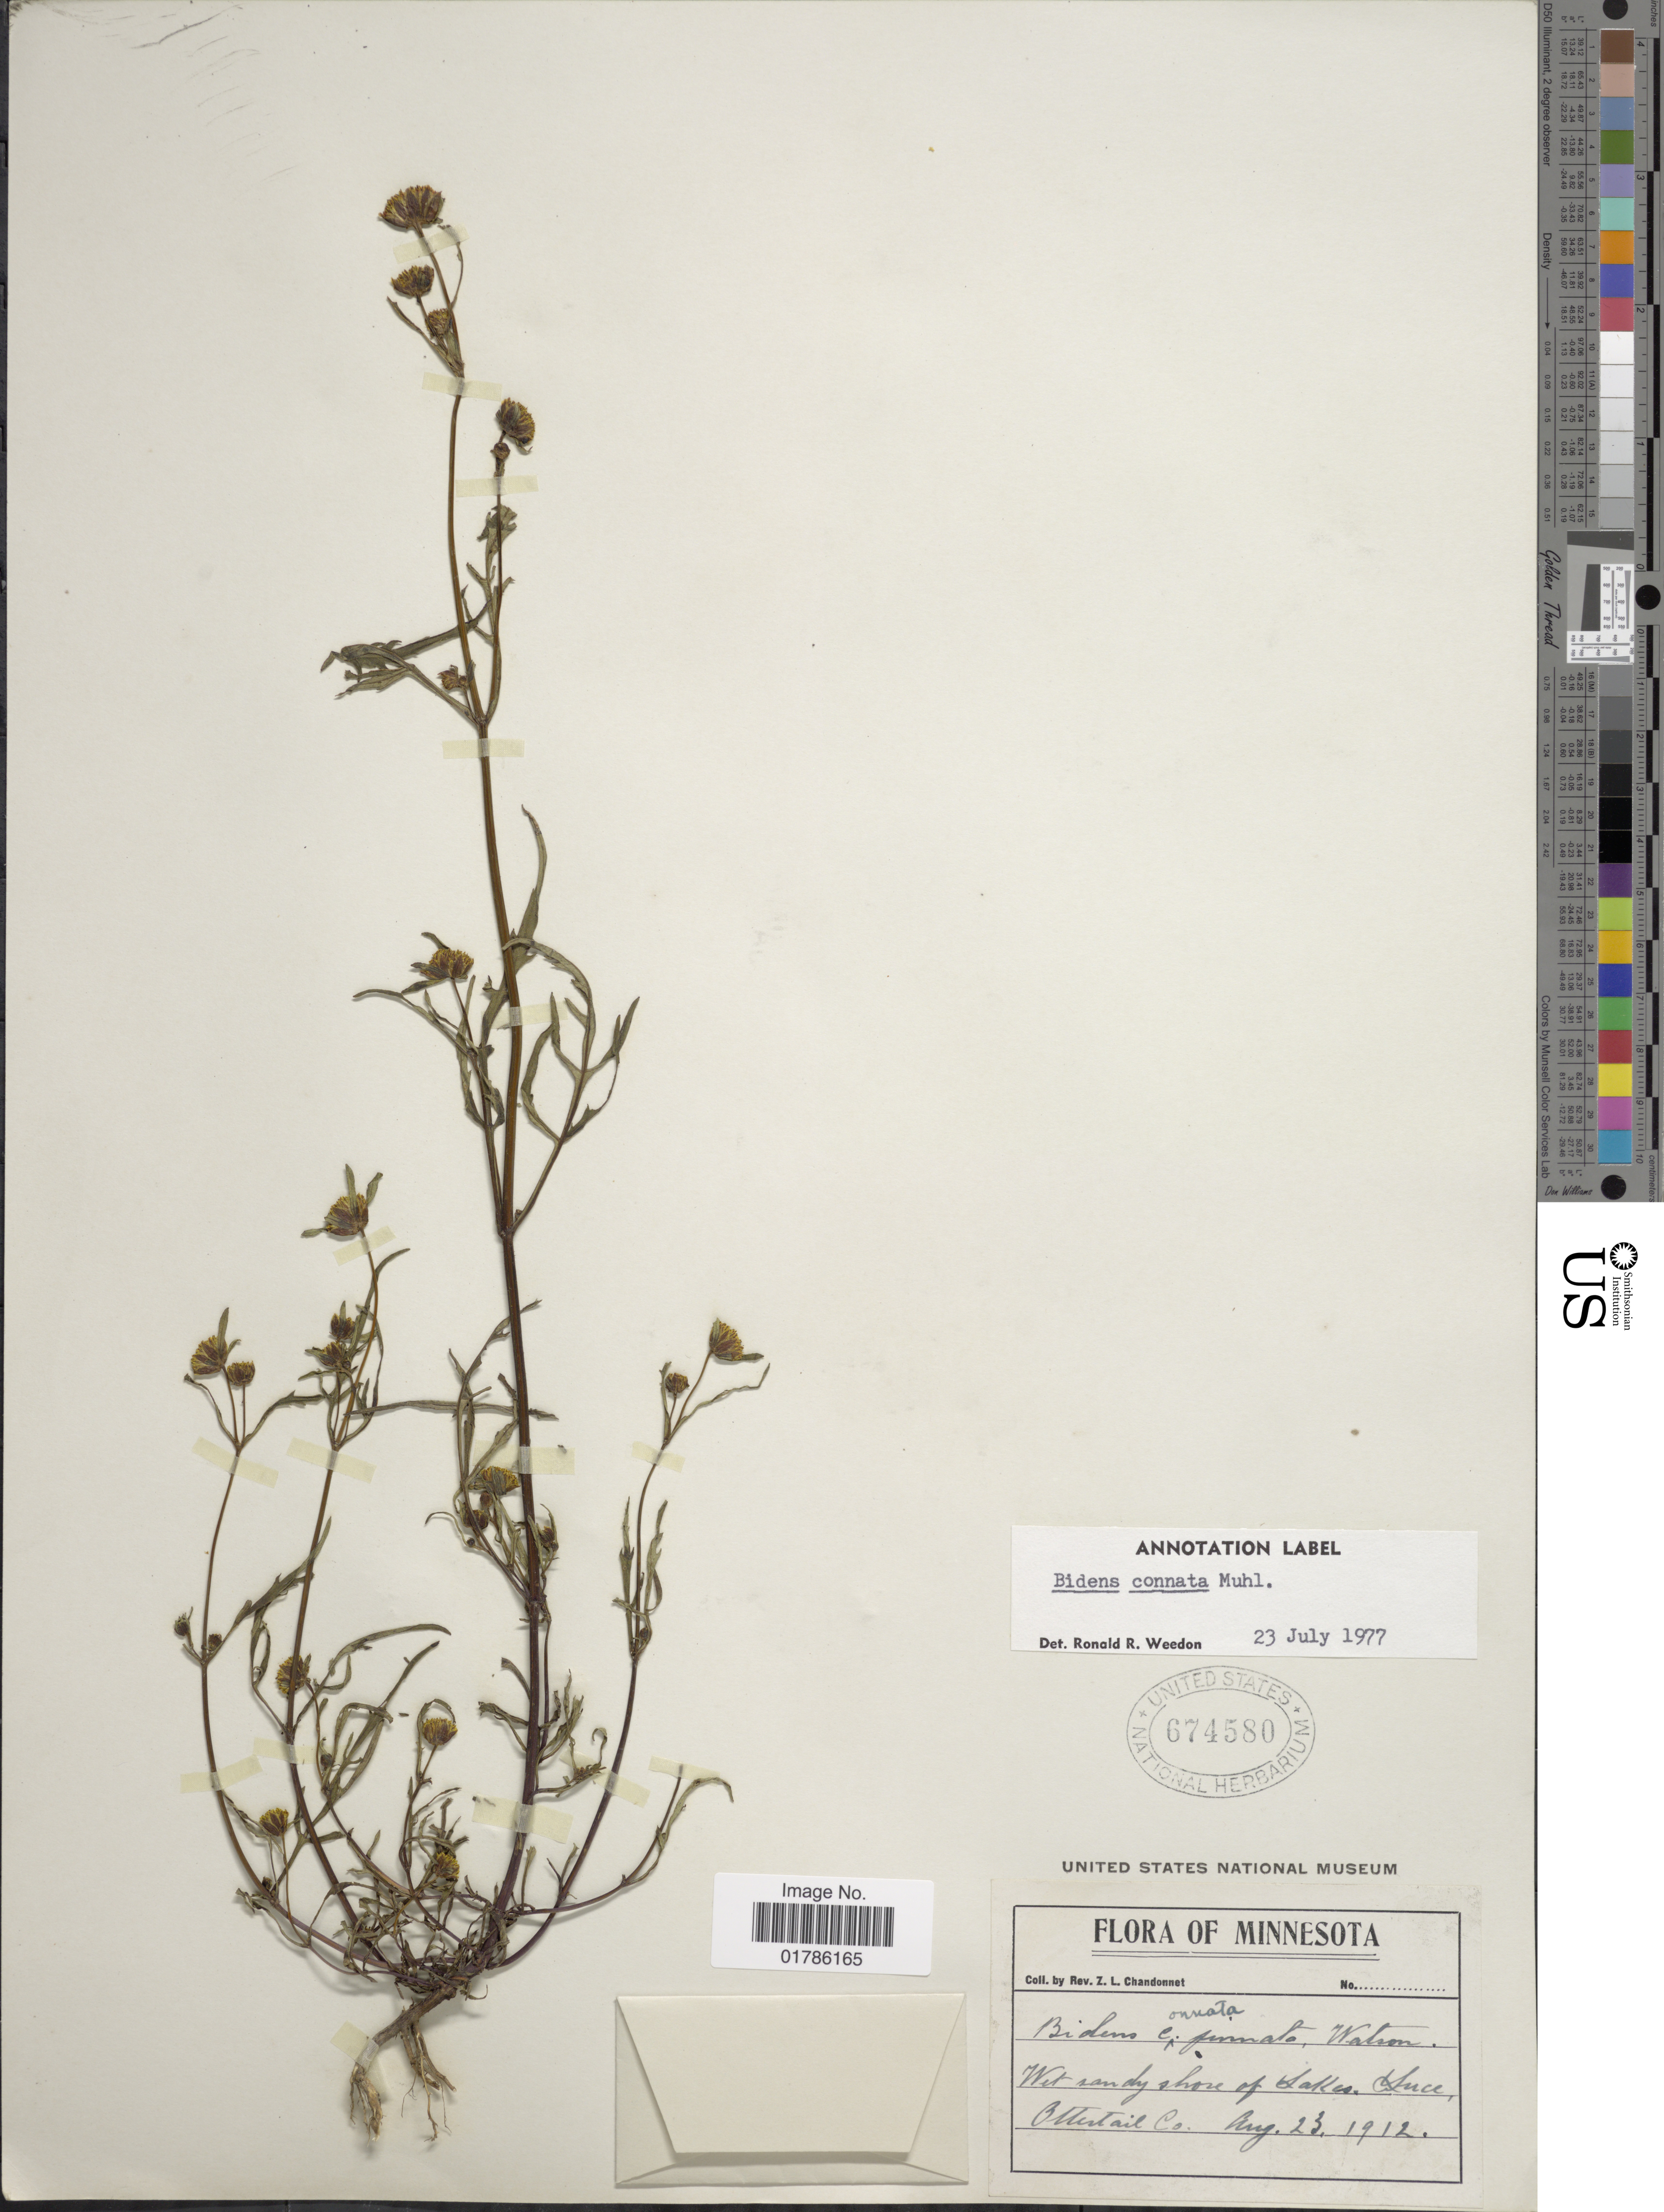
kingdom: Plantae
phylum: Tracheophyta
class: Magnoliopsida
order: Asterales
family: Asteraceae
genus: Bidens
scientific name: Bidens connata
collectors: Z. Chandonnet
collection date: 1912-08-23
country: United States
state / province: Minnesota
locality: Shore of Sakas, Juce, Ottertail co.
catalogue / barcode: US 674580